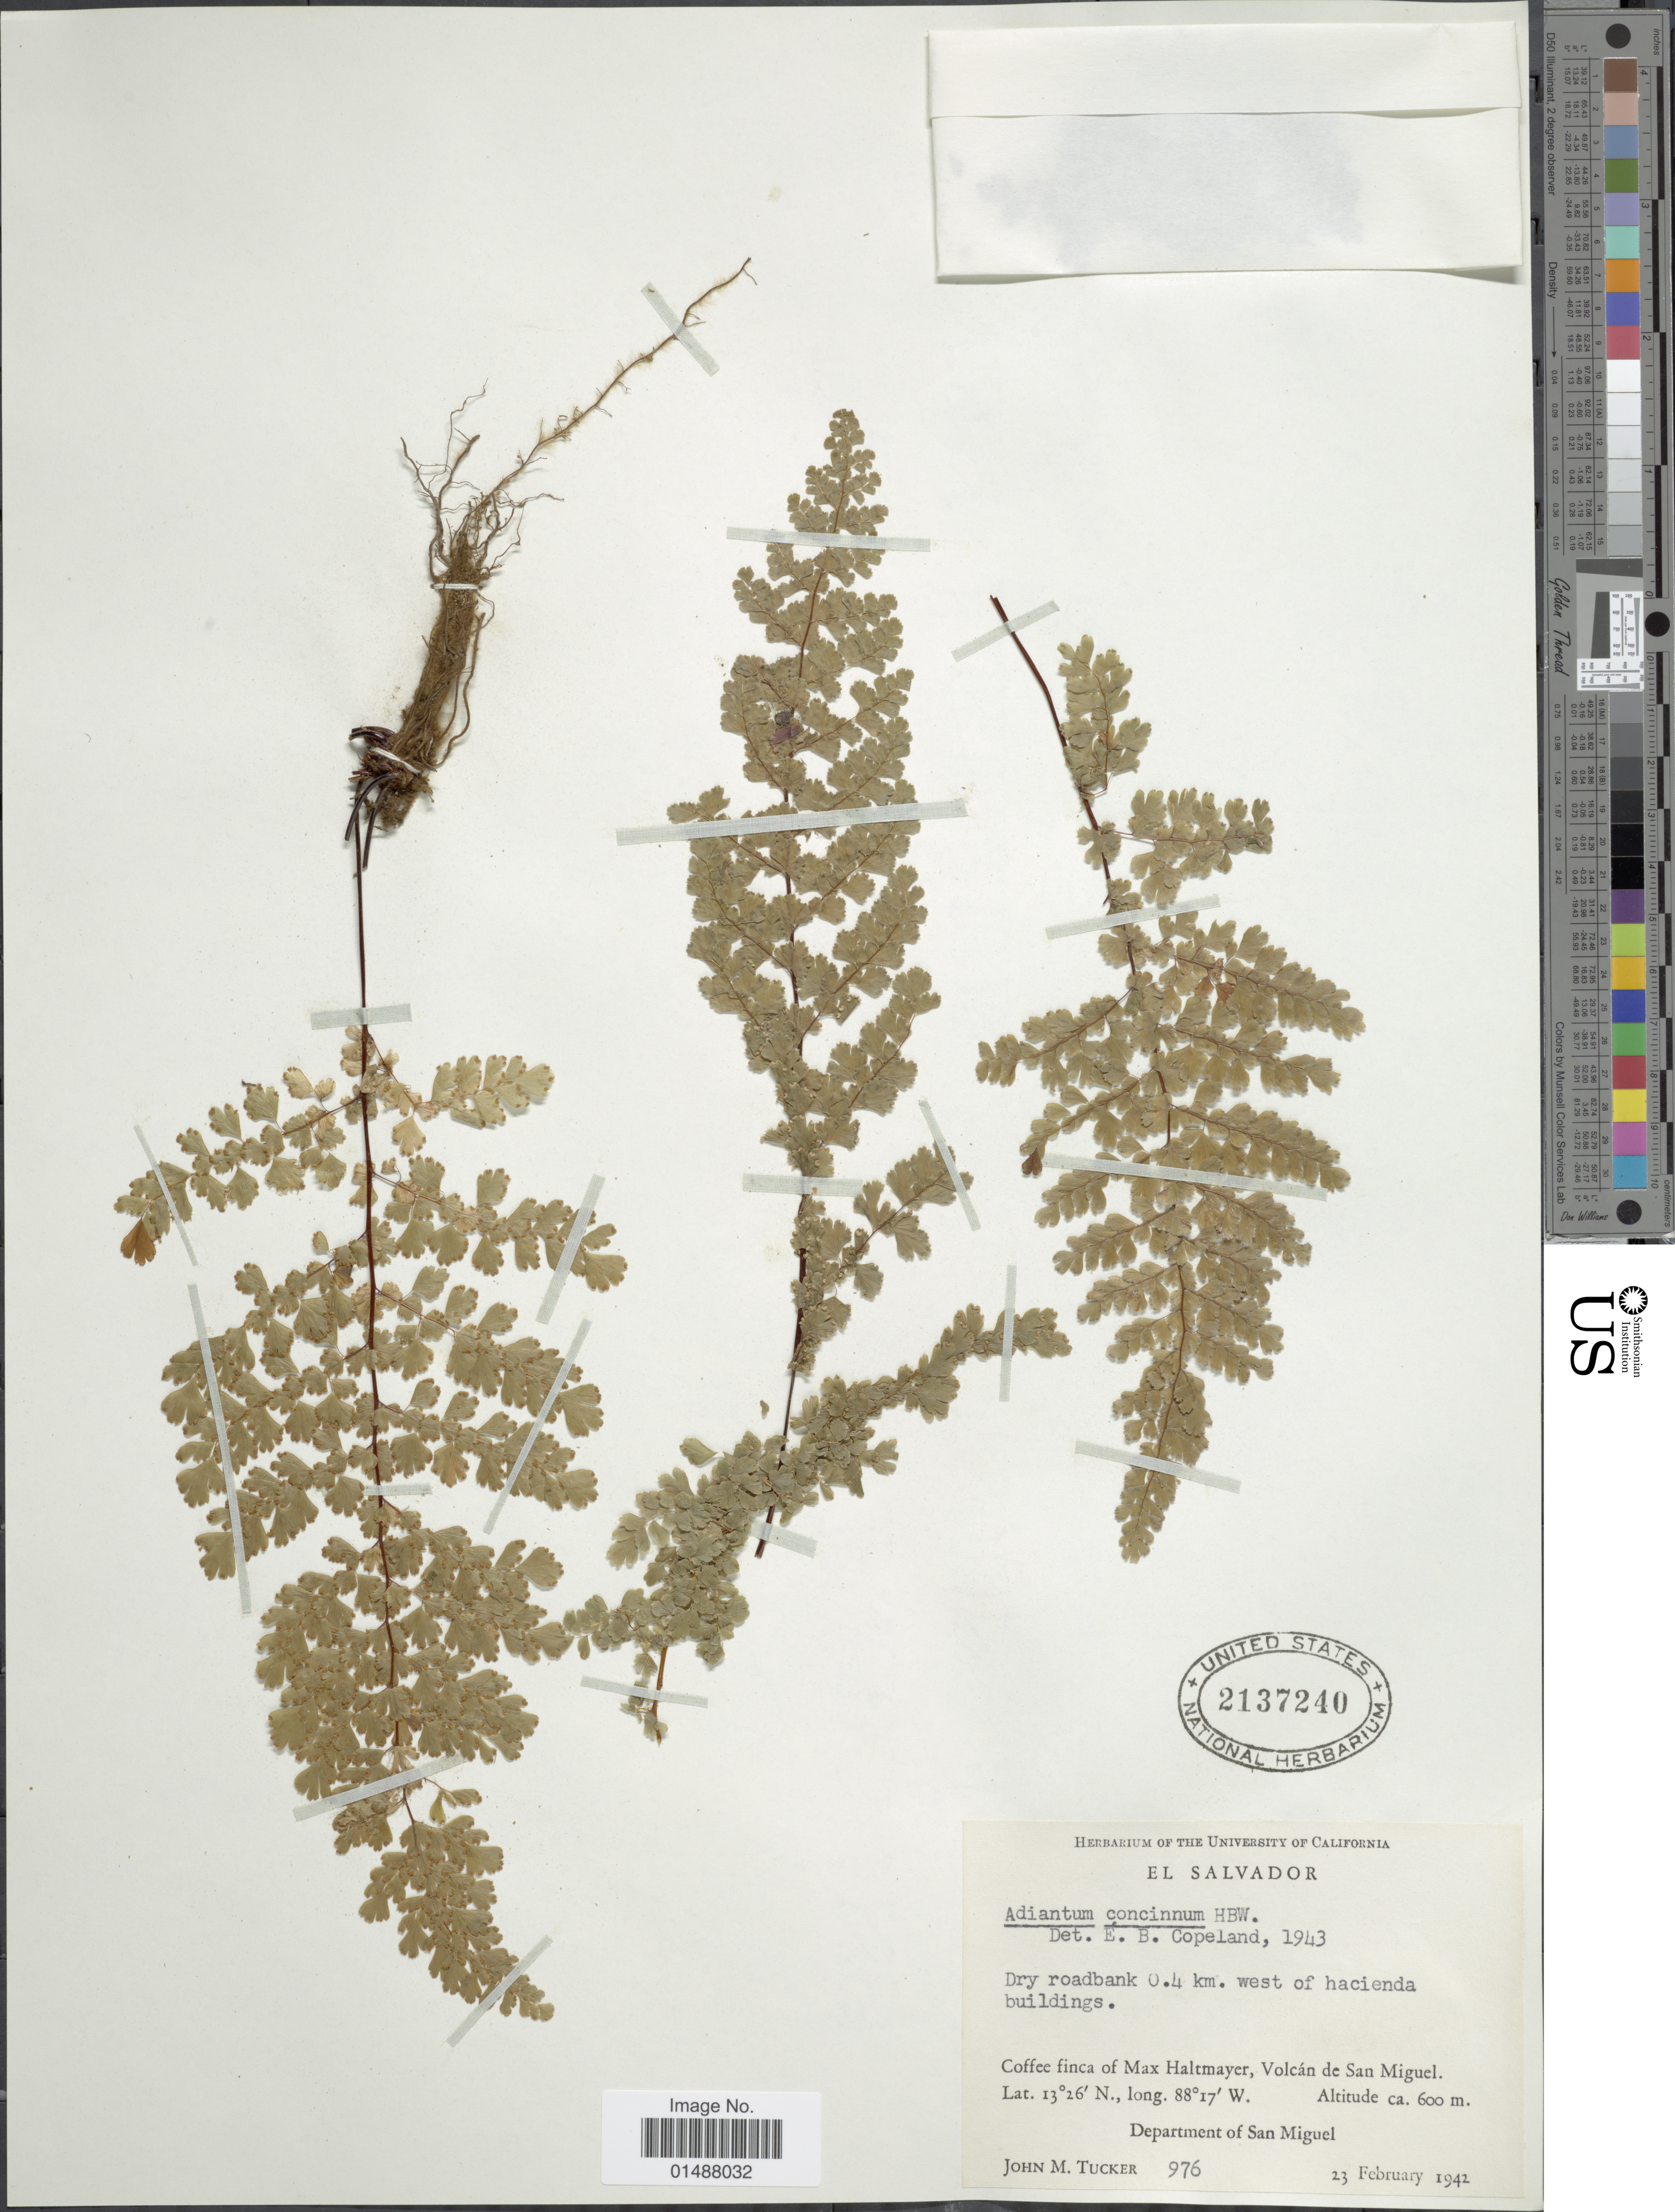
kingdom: Plantae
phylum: Tracheophyta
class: Polypodiopsida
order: Polypodiales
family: Pteridaceae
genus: Adiantum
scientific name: Adiantum concinnum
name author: Humb. & Bonpl. ex Willd.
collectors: J. M. Tucker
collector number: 976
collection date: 1942-02-23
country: El Salvador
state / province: San Miguel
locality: Coffee finca Max Haltmayer, Volcan de San Miguel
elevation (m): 600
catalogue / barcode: US 2137240